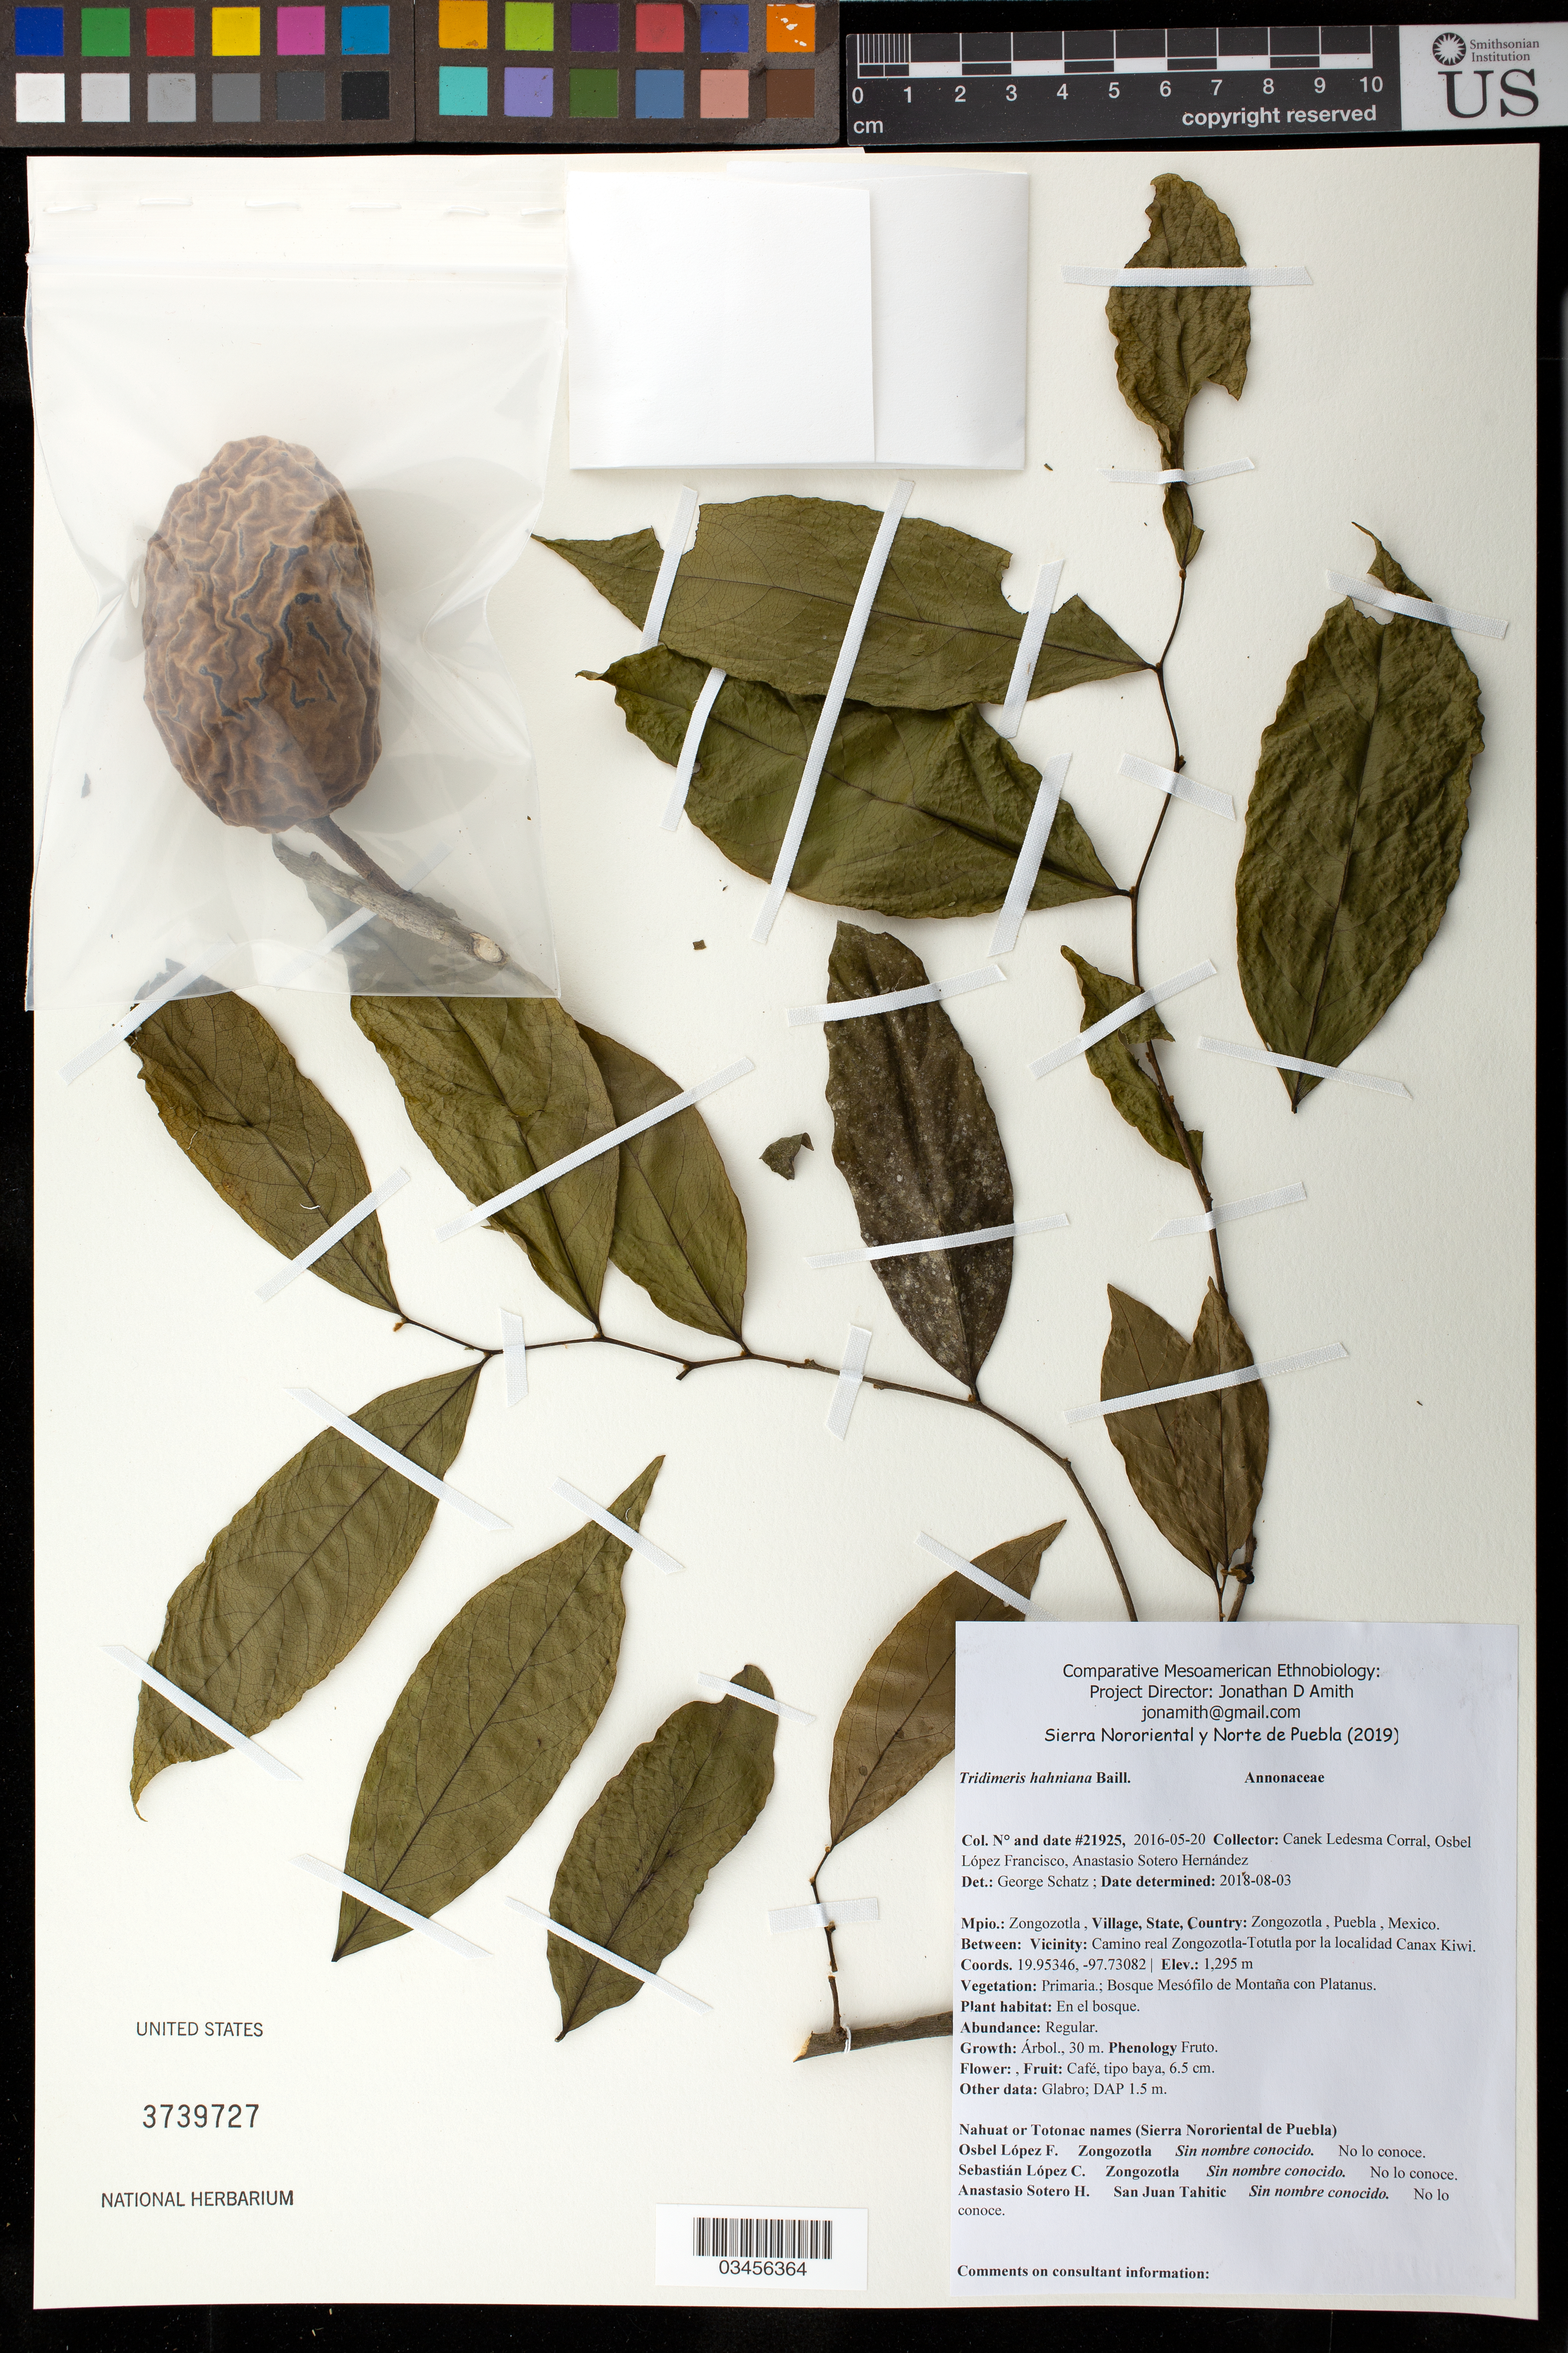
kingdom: Plantae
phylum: Tracheophyta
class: Magnoliopsida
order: Magnoliales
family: Annonaceae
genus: Tridimeris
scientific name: Tridimeris hahniana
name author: Baill.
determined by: Schatz, G.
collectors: Canek Ledesma C., O. López Francisco & A. Sotero H.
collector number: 21925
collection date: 2016-05-20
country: México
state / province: Puebla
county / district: Zongozotla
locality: PUEBLO: Zongozotla; LOCALIDAD EXACTA: Camino real Zongozotla-Totutla por la localidad Canax Kiwi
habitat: Bosque mesófilo de montaña con Platanus | En el bosque.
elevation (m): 1295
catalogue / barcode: US 3739727